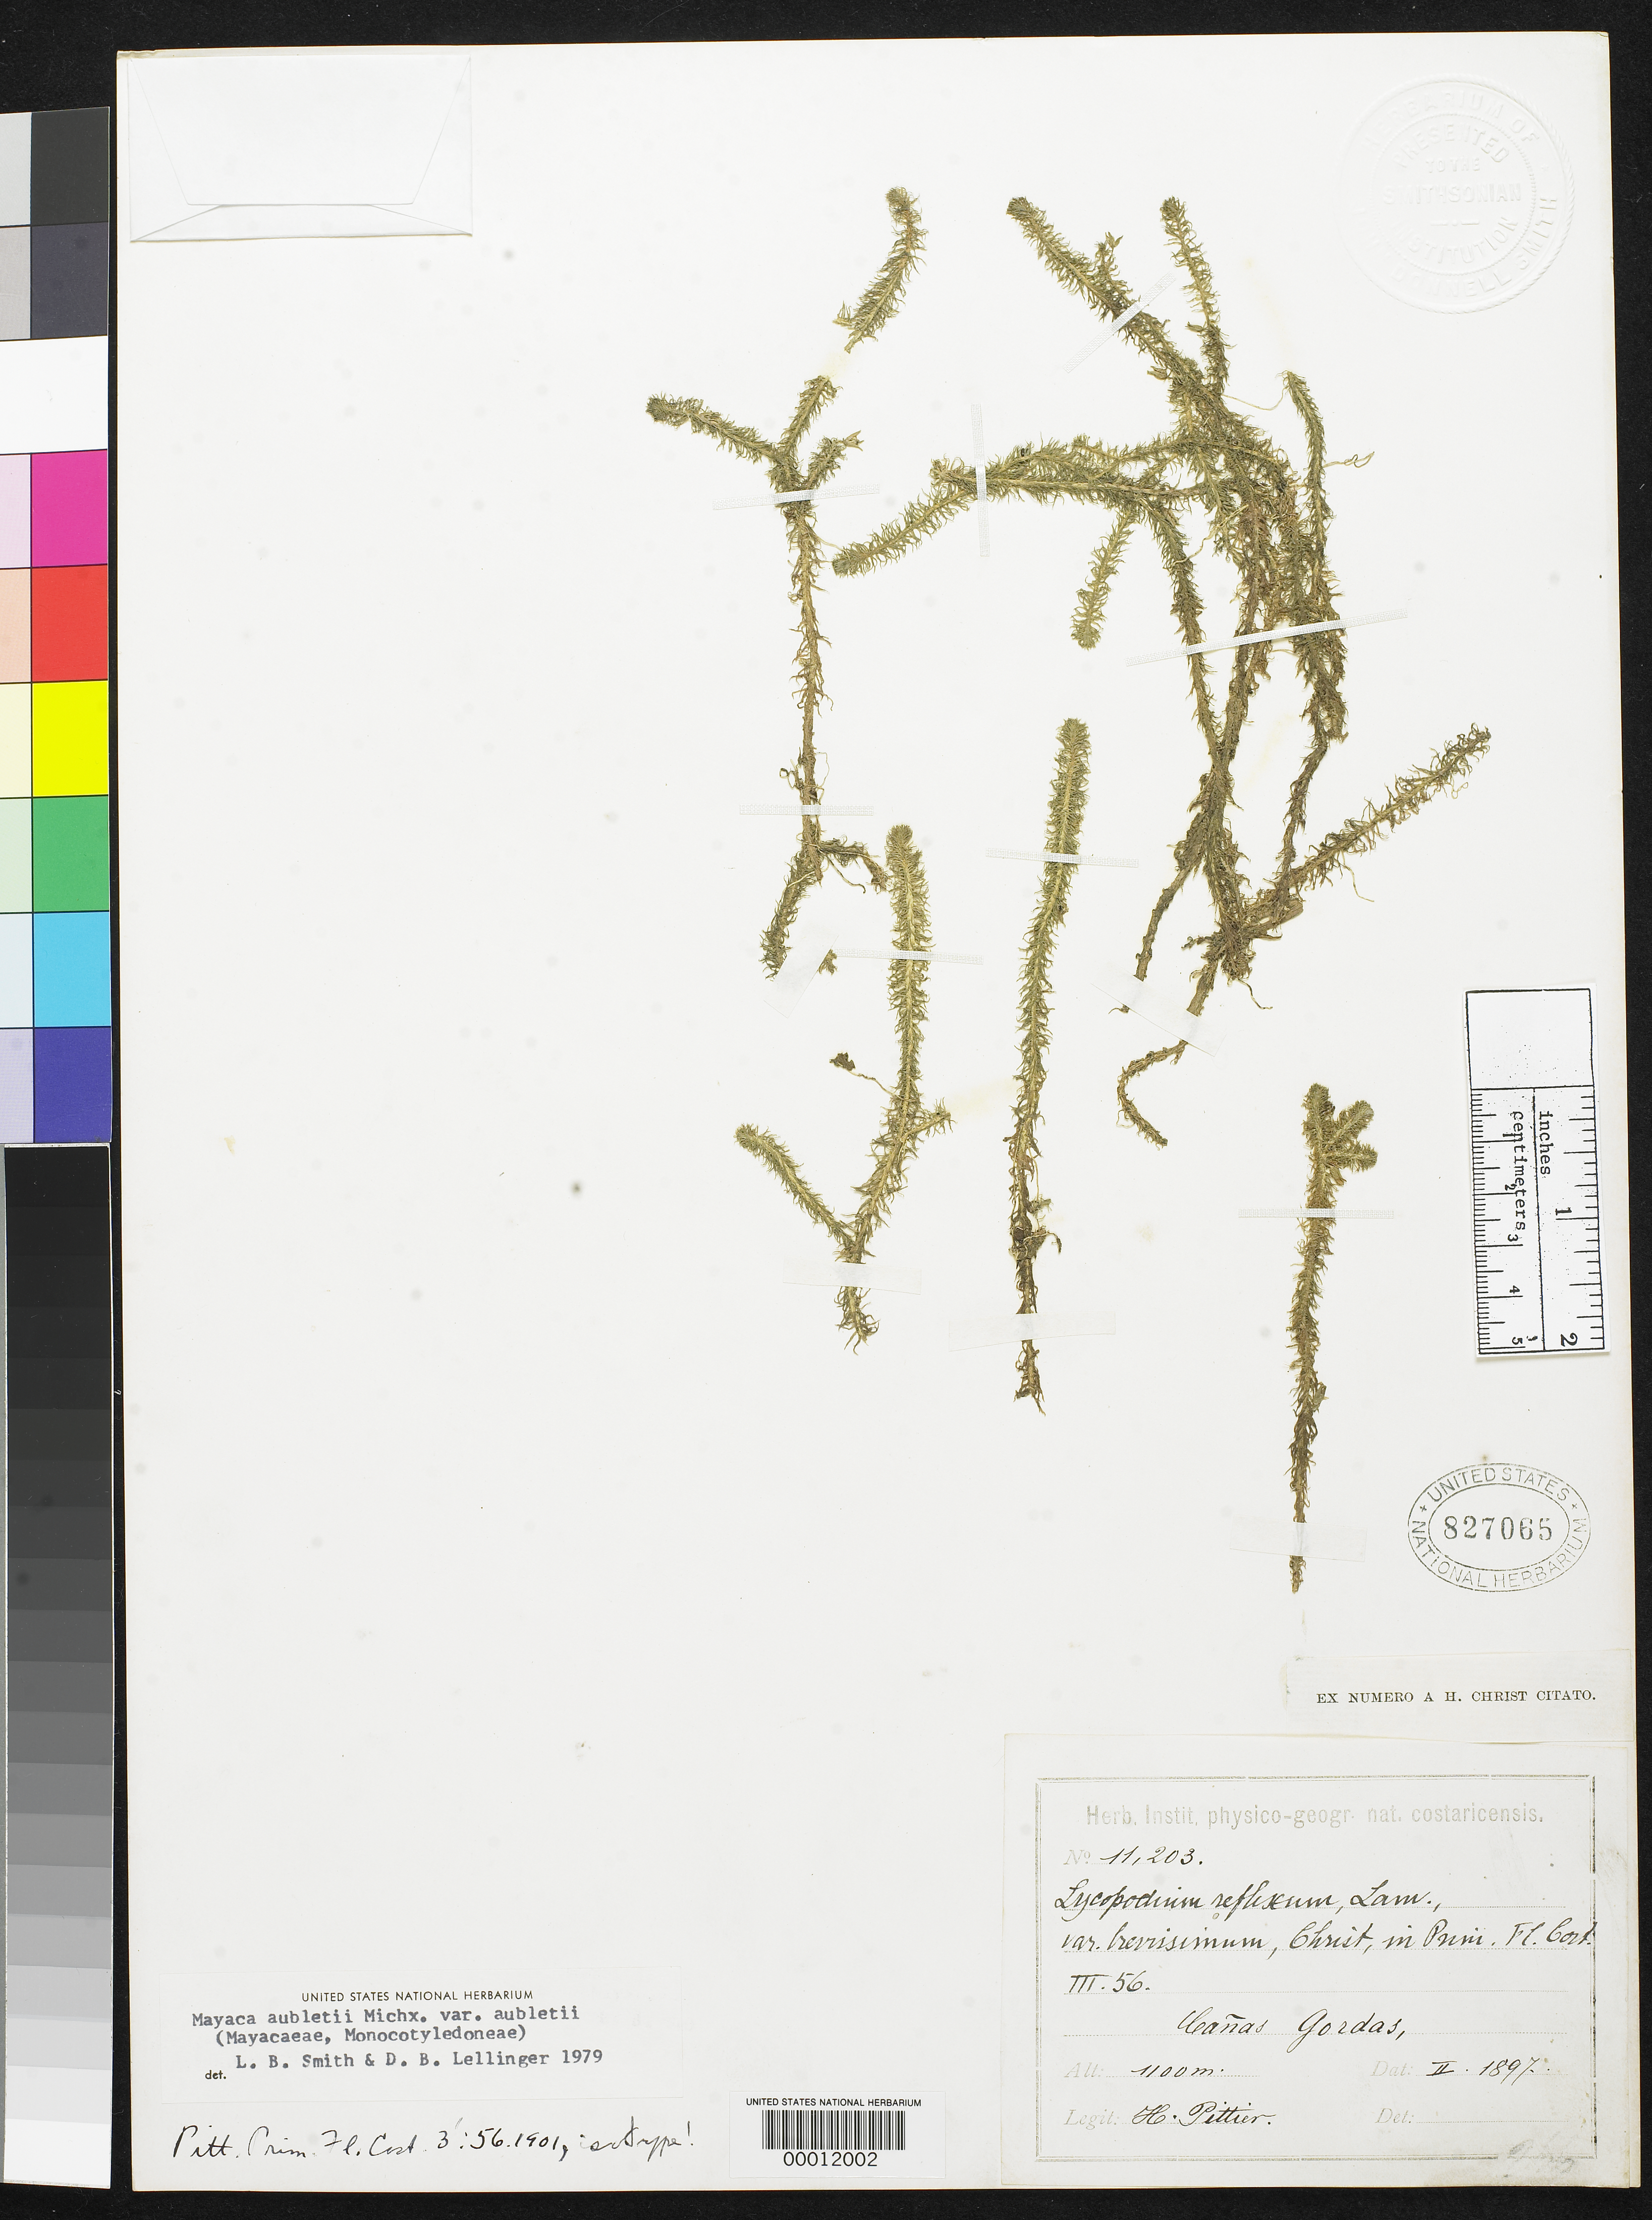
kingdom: Plantae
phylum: Tracheophyta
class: Lycopodiopsida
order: Lycopodiales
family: Lycopodiaceae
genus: Lycopodium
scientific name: Lycopodium reflexum var. brevissimum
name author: Christ in Pittier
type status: Isotype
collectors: H. F. Pittier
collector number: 11203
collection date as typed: Feb 1897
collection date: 1897-02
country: Costa Rica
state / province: Puntarenas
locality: Cañas Gordas.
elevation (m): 1100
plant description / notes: While published as a fern this specimen is a flowering plant. Since types are filed by the basionym it will be found in the fern types.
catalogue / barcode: US 827065